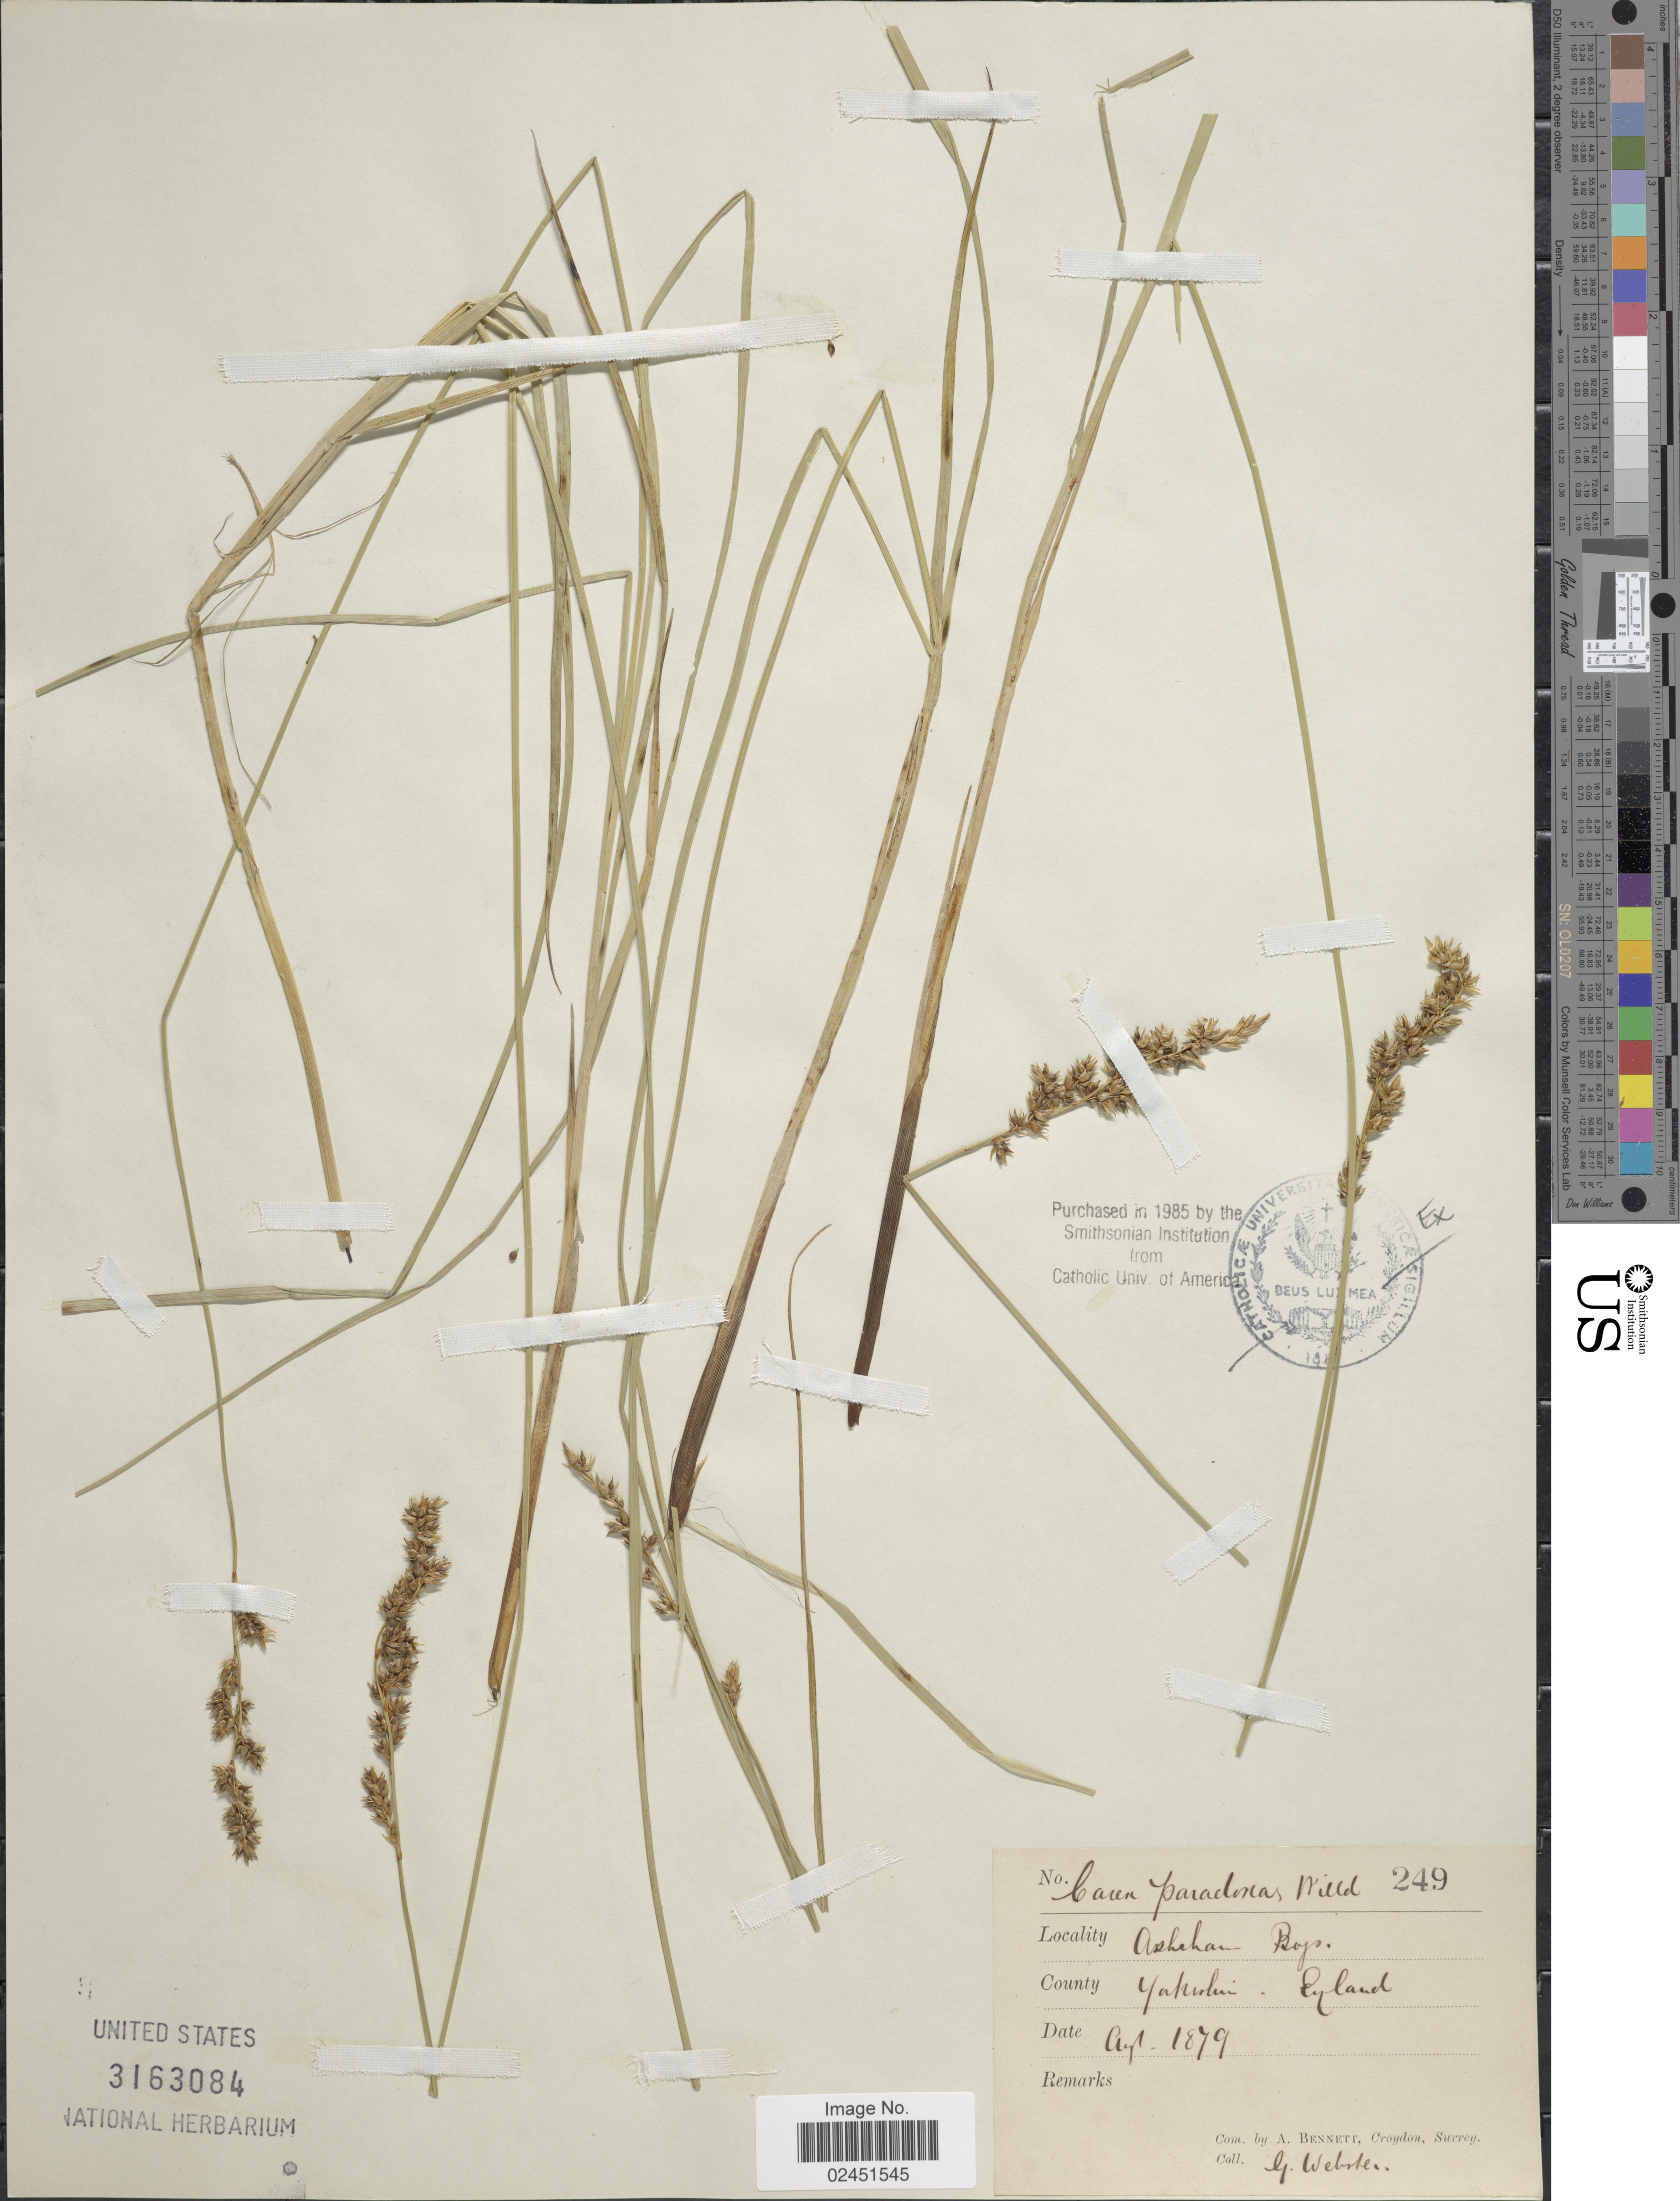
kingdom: Plantae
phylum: Tracheophyta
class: Liliopsida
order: Poales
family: Cyperaceae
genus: Carex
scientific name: Carex appropinquata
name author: Schumach.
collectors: G. Webster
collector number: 249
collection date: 1879-04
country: United Kingdom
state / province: England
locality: County Yorkshire, Askham bogs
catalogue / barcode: US 3163084